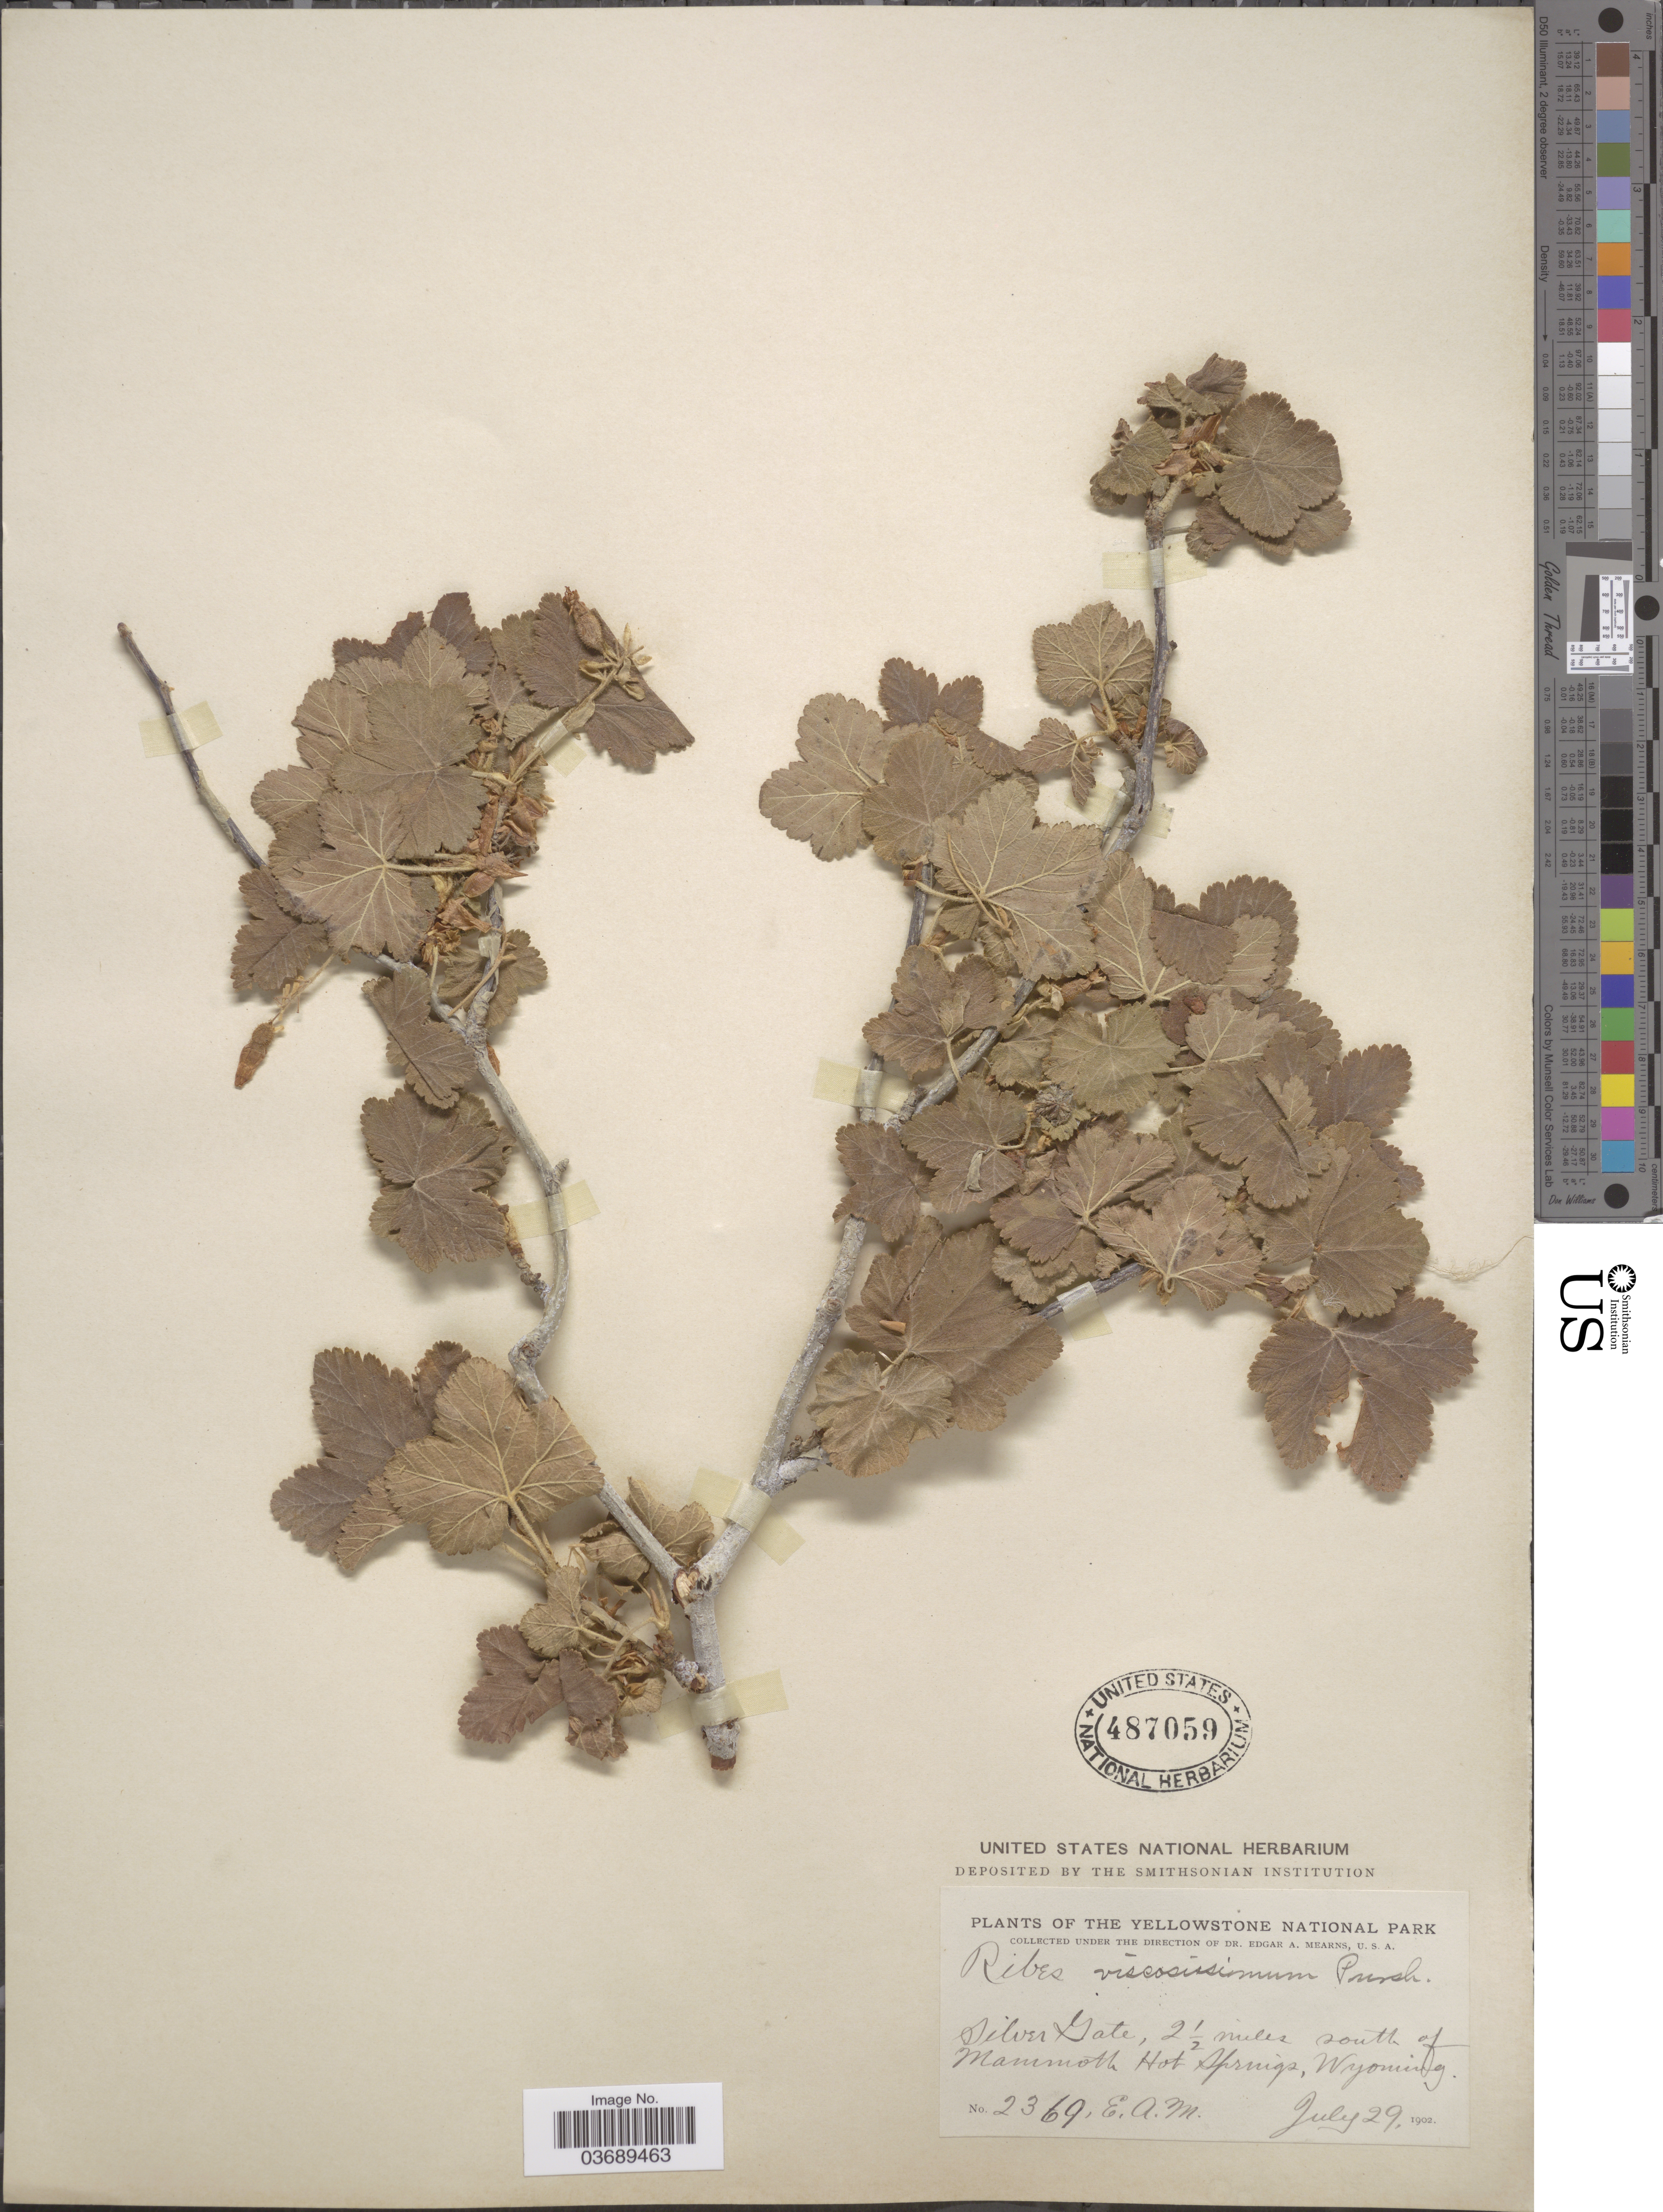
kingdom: Plantae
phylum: Tracheophyta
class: Magnoliopsida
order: Saxifragales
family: Grossulariaceae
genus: Ribes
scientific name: Ribes viscosissimum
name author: Pursh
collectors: E. A. Mearns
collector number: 2369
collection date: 1902-07-29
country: United States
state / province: Wyoming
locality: The Yellowstone National Park. Silver Gate, 2½ miles south of Mammoth Hot Springs.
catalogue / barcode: US 487059